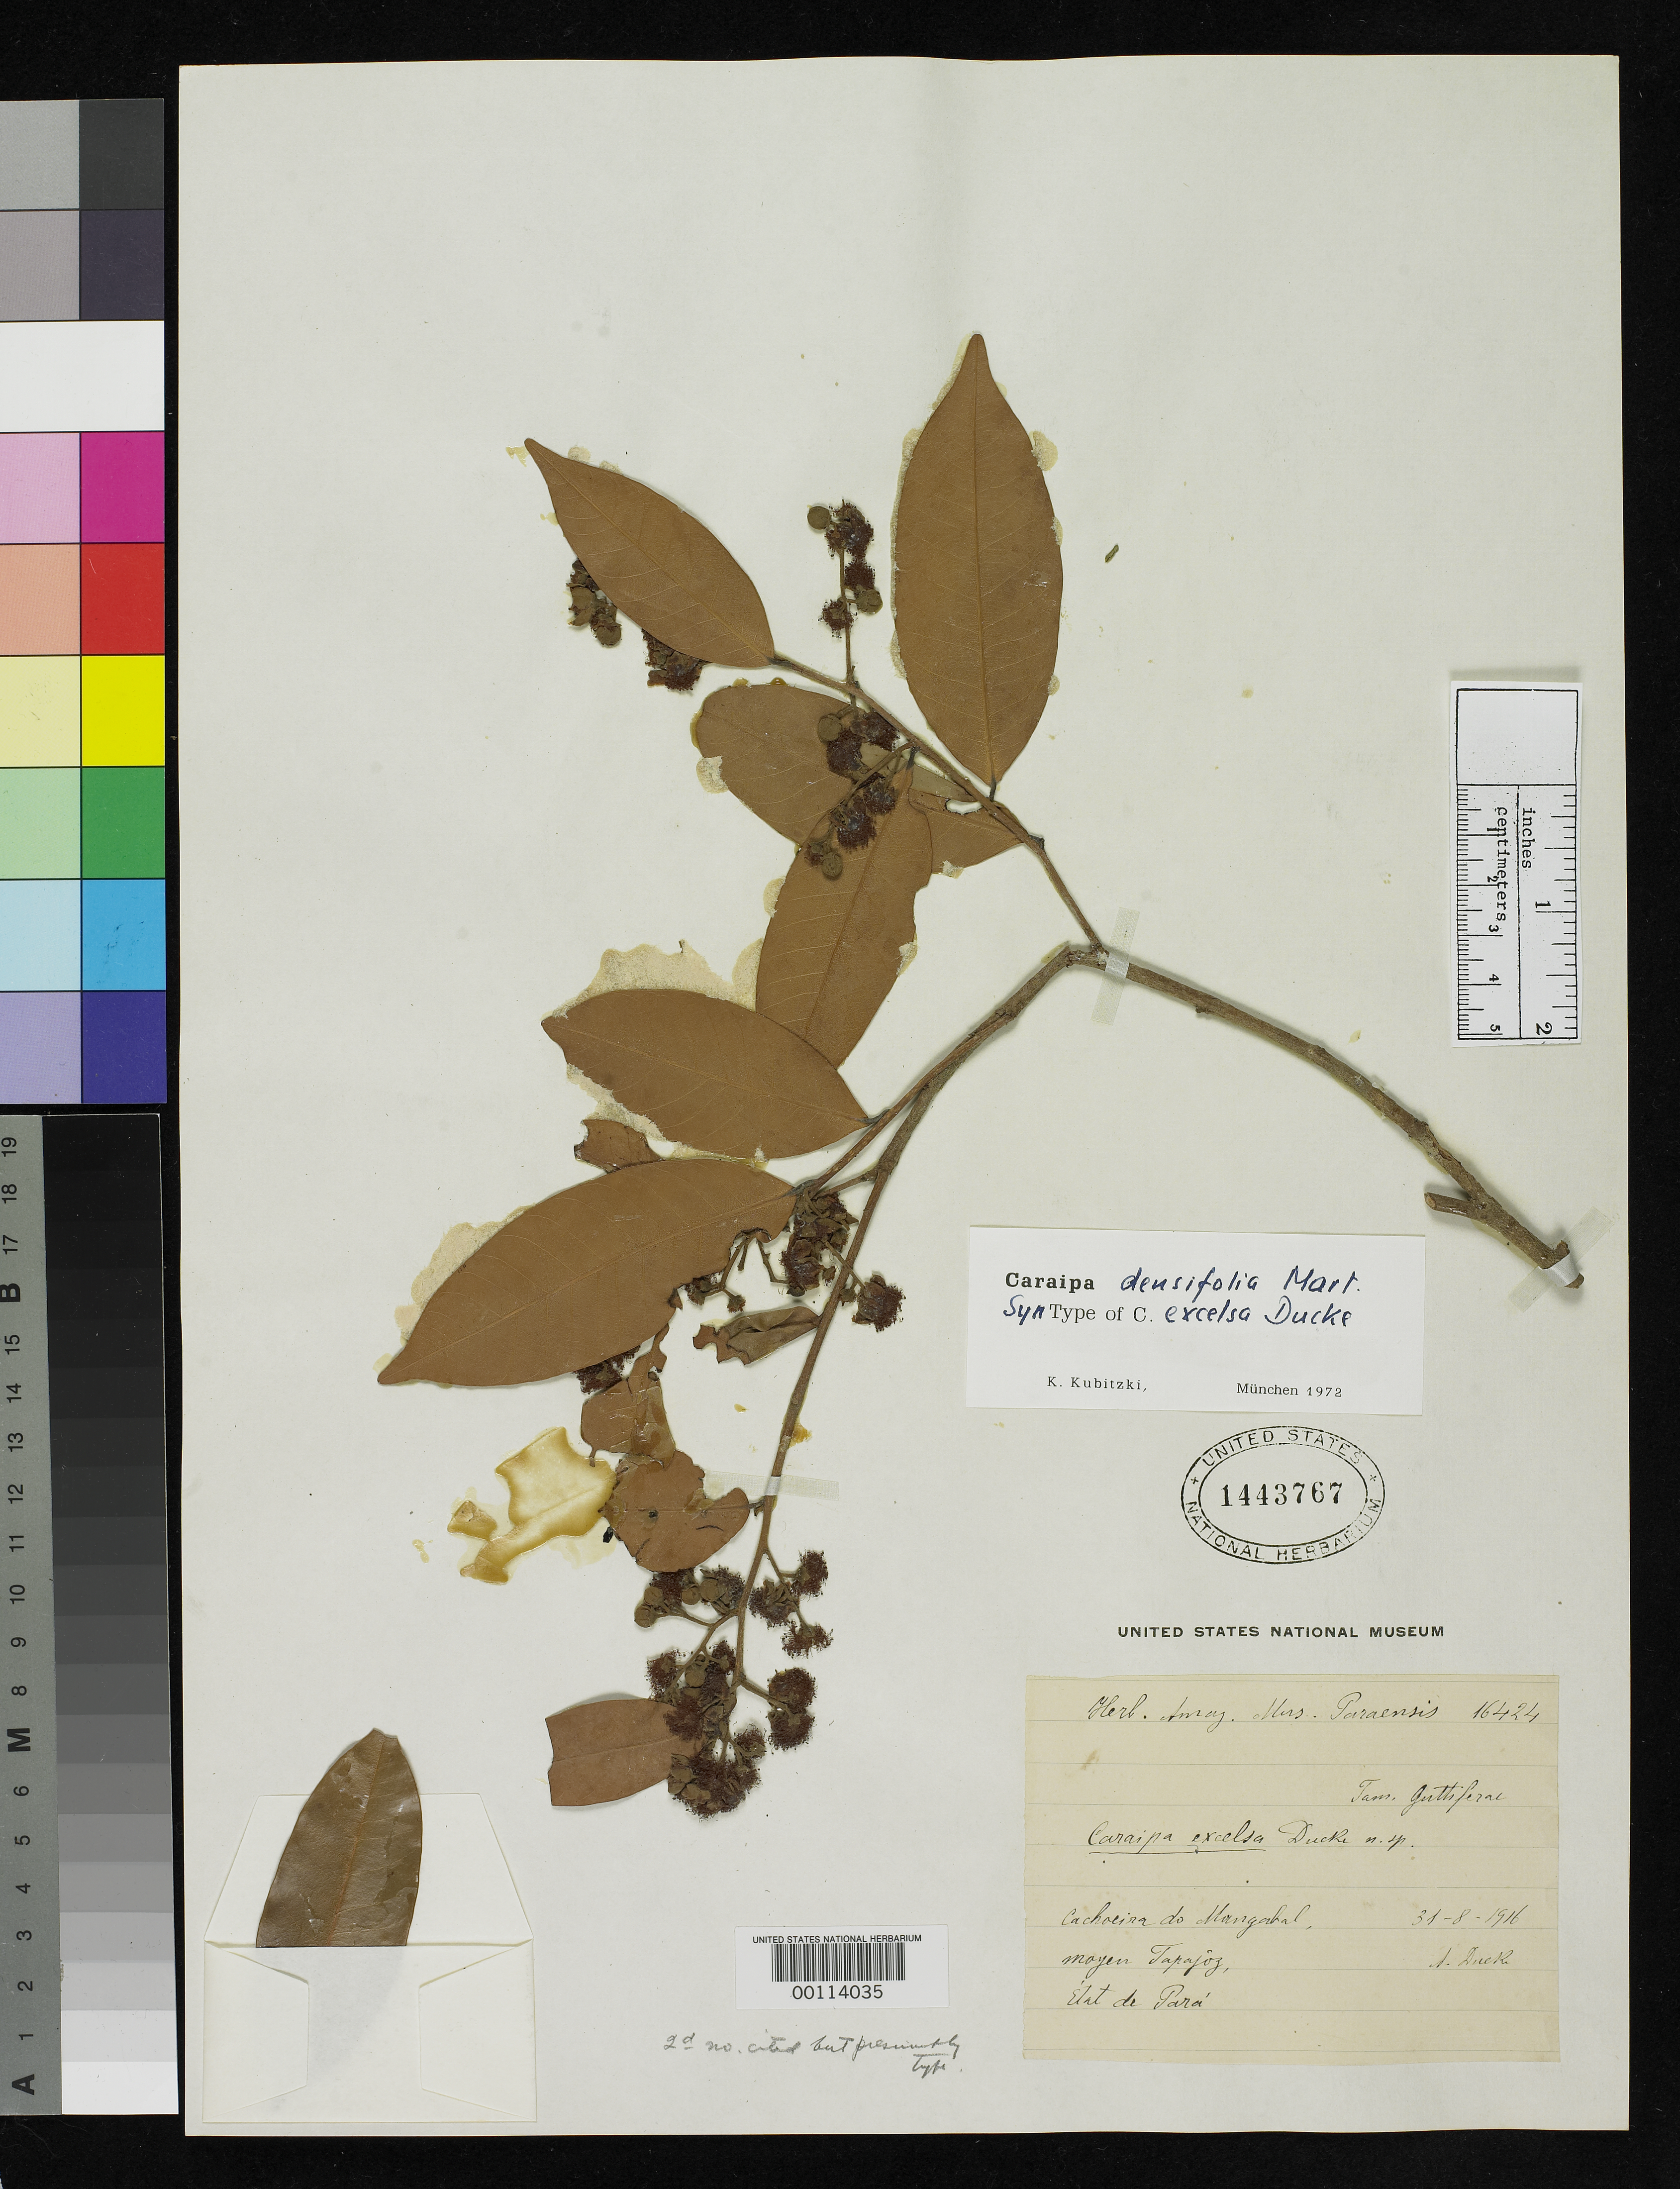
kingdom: Plantae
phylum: Tracheophyta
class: Magnoliopsida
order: Malpighiales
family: Calophyllaceae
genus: Caraipa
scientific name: Caraipa excelsa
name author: Ducke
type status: Syntype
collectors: A. Ducke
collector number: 16424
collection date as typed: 31 Aug 1916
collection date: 1916-08-31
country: Brazil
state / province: Pará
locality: Tapajoz.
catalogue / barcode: US 1443767